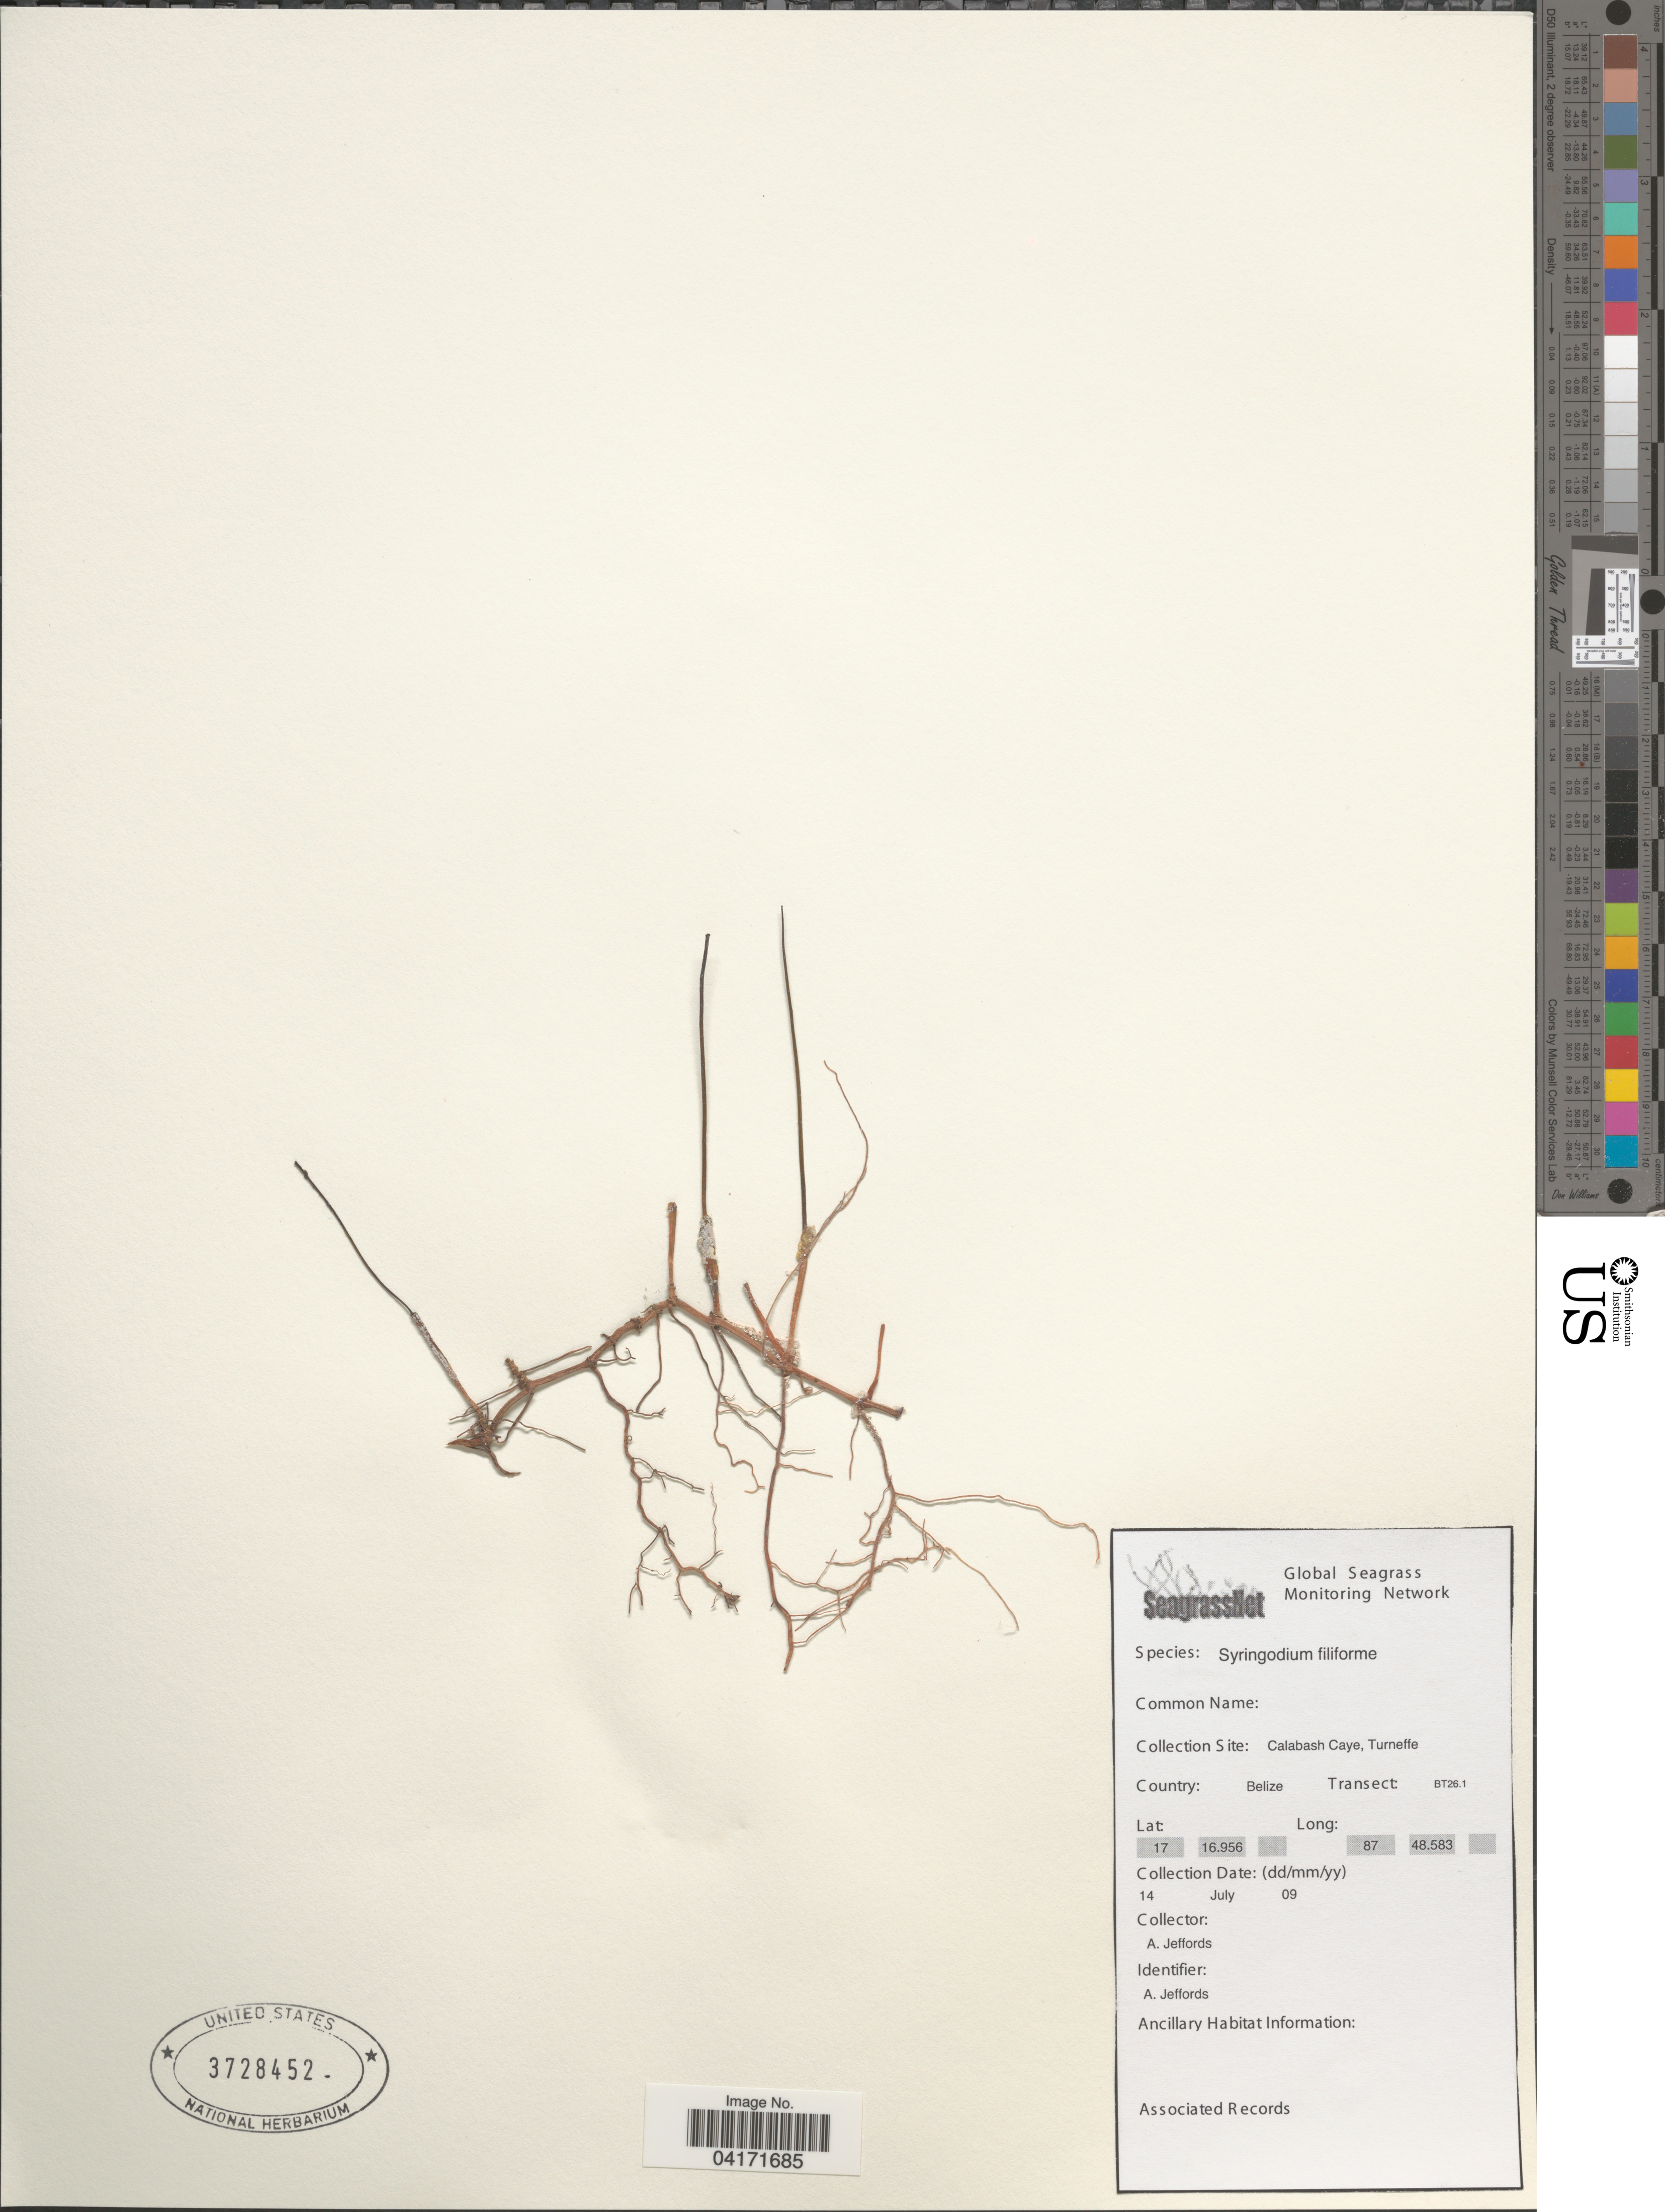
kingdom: Plantae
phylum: Tracheophyta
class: Liliopsida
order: Alismatales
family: Cymodoceaceae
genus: Syringodium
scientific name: Syringodium filiforme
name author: Kütz.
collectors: A. Jeffords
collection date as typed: Transcribed d/m/y: 14/7/9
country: Belize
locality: Calabash Caye, Turneffe. Transect: BT26.1.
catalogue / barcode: US 3728452